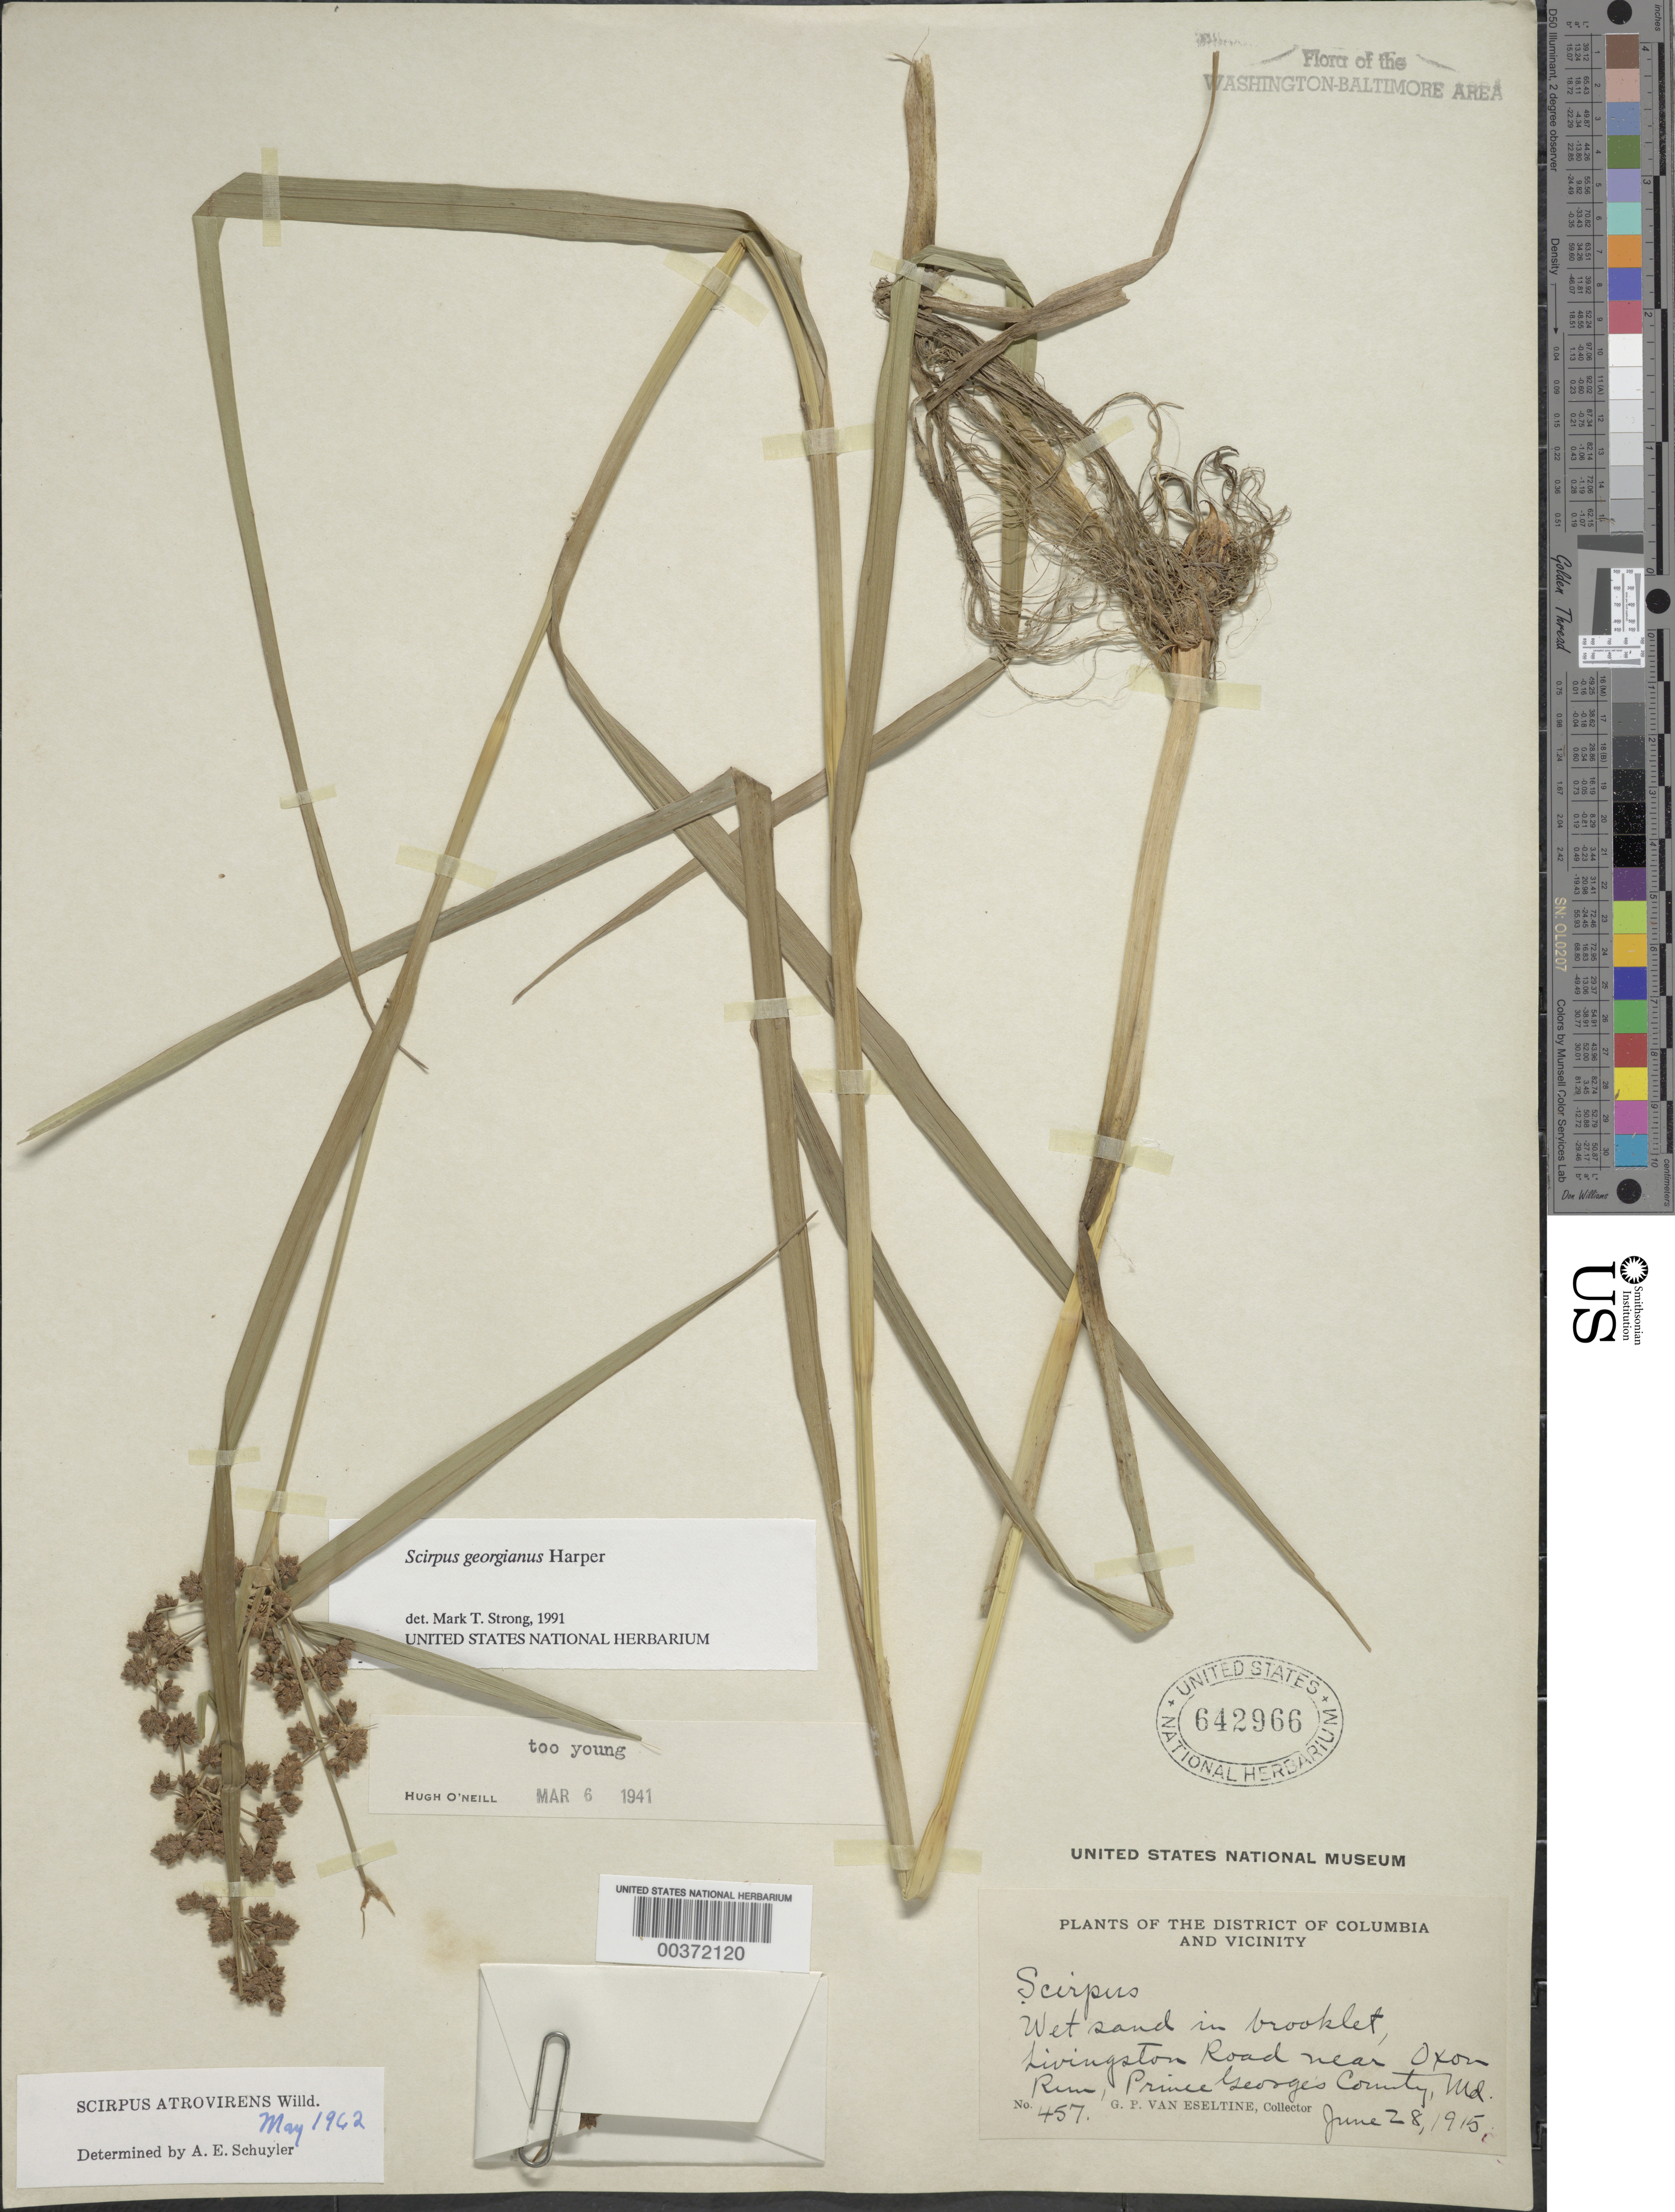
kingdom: Plantae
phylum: Tracheophyta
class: Liliopsida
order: Poales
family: Cyperaceae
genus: Scirpus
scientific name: Scirpus atrovirens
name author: Willd.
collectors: G. P. Van Eseltine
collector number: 457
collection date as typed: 28 Jun 1915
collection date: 1915-06-28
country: United States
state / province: Maryland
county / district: Prince George's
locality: Livingston Road, Oxon Run vicinity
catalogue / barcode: US 642966